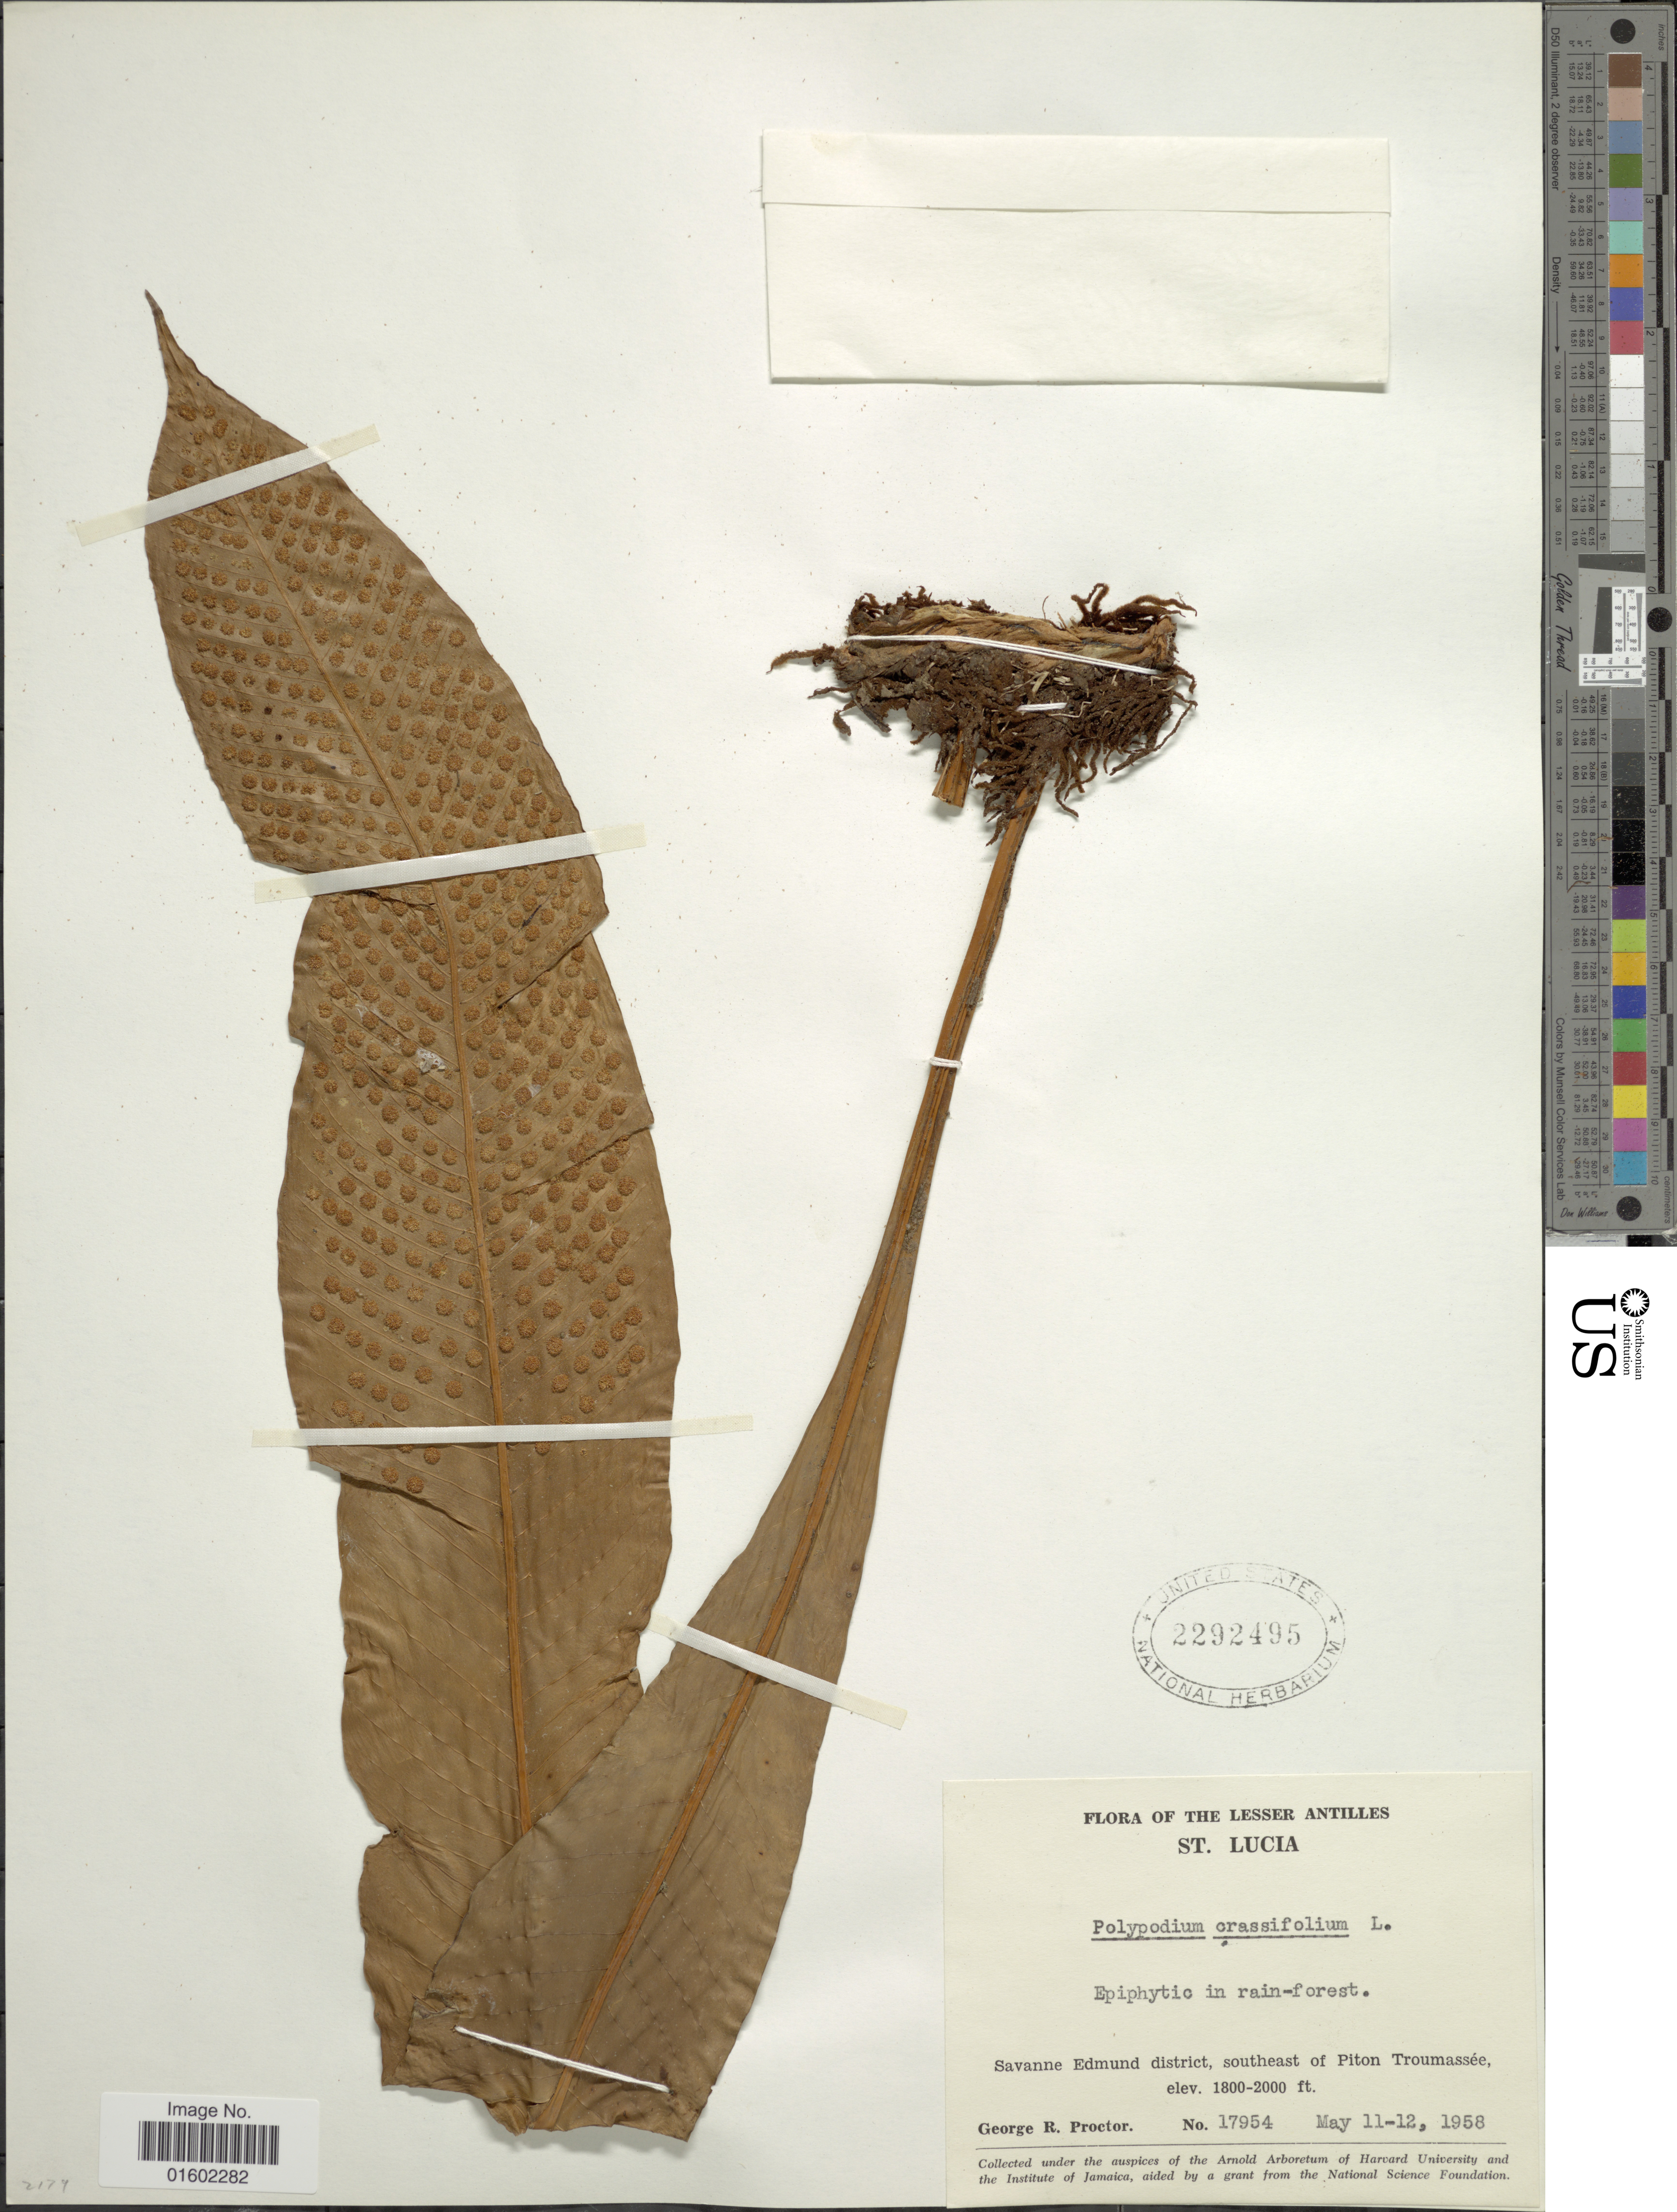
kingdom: Plantae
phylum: Tracheophyta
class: Polypodiopsida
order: Polypodiales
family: Polypodiaceae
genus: Niphidium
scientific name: Niphidium crassifolium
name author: (L.) Lellinger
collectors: G. R. Proctor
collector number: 17954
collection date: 1958-05-11/1958-05-12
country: St. Lucia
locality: The Lesser Antilles, Savanne Edmund district, southeast of Piton Troumassée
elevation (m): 549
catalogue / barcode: US 2292495